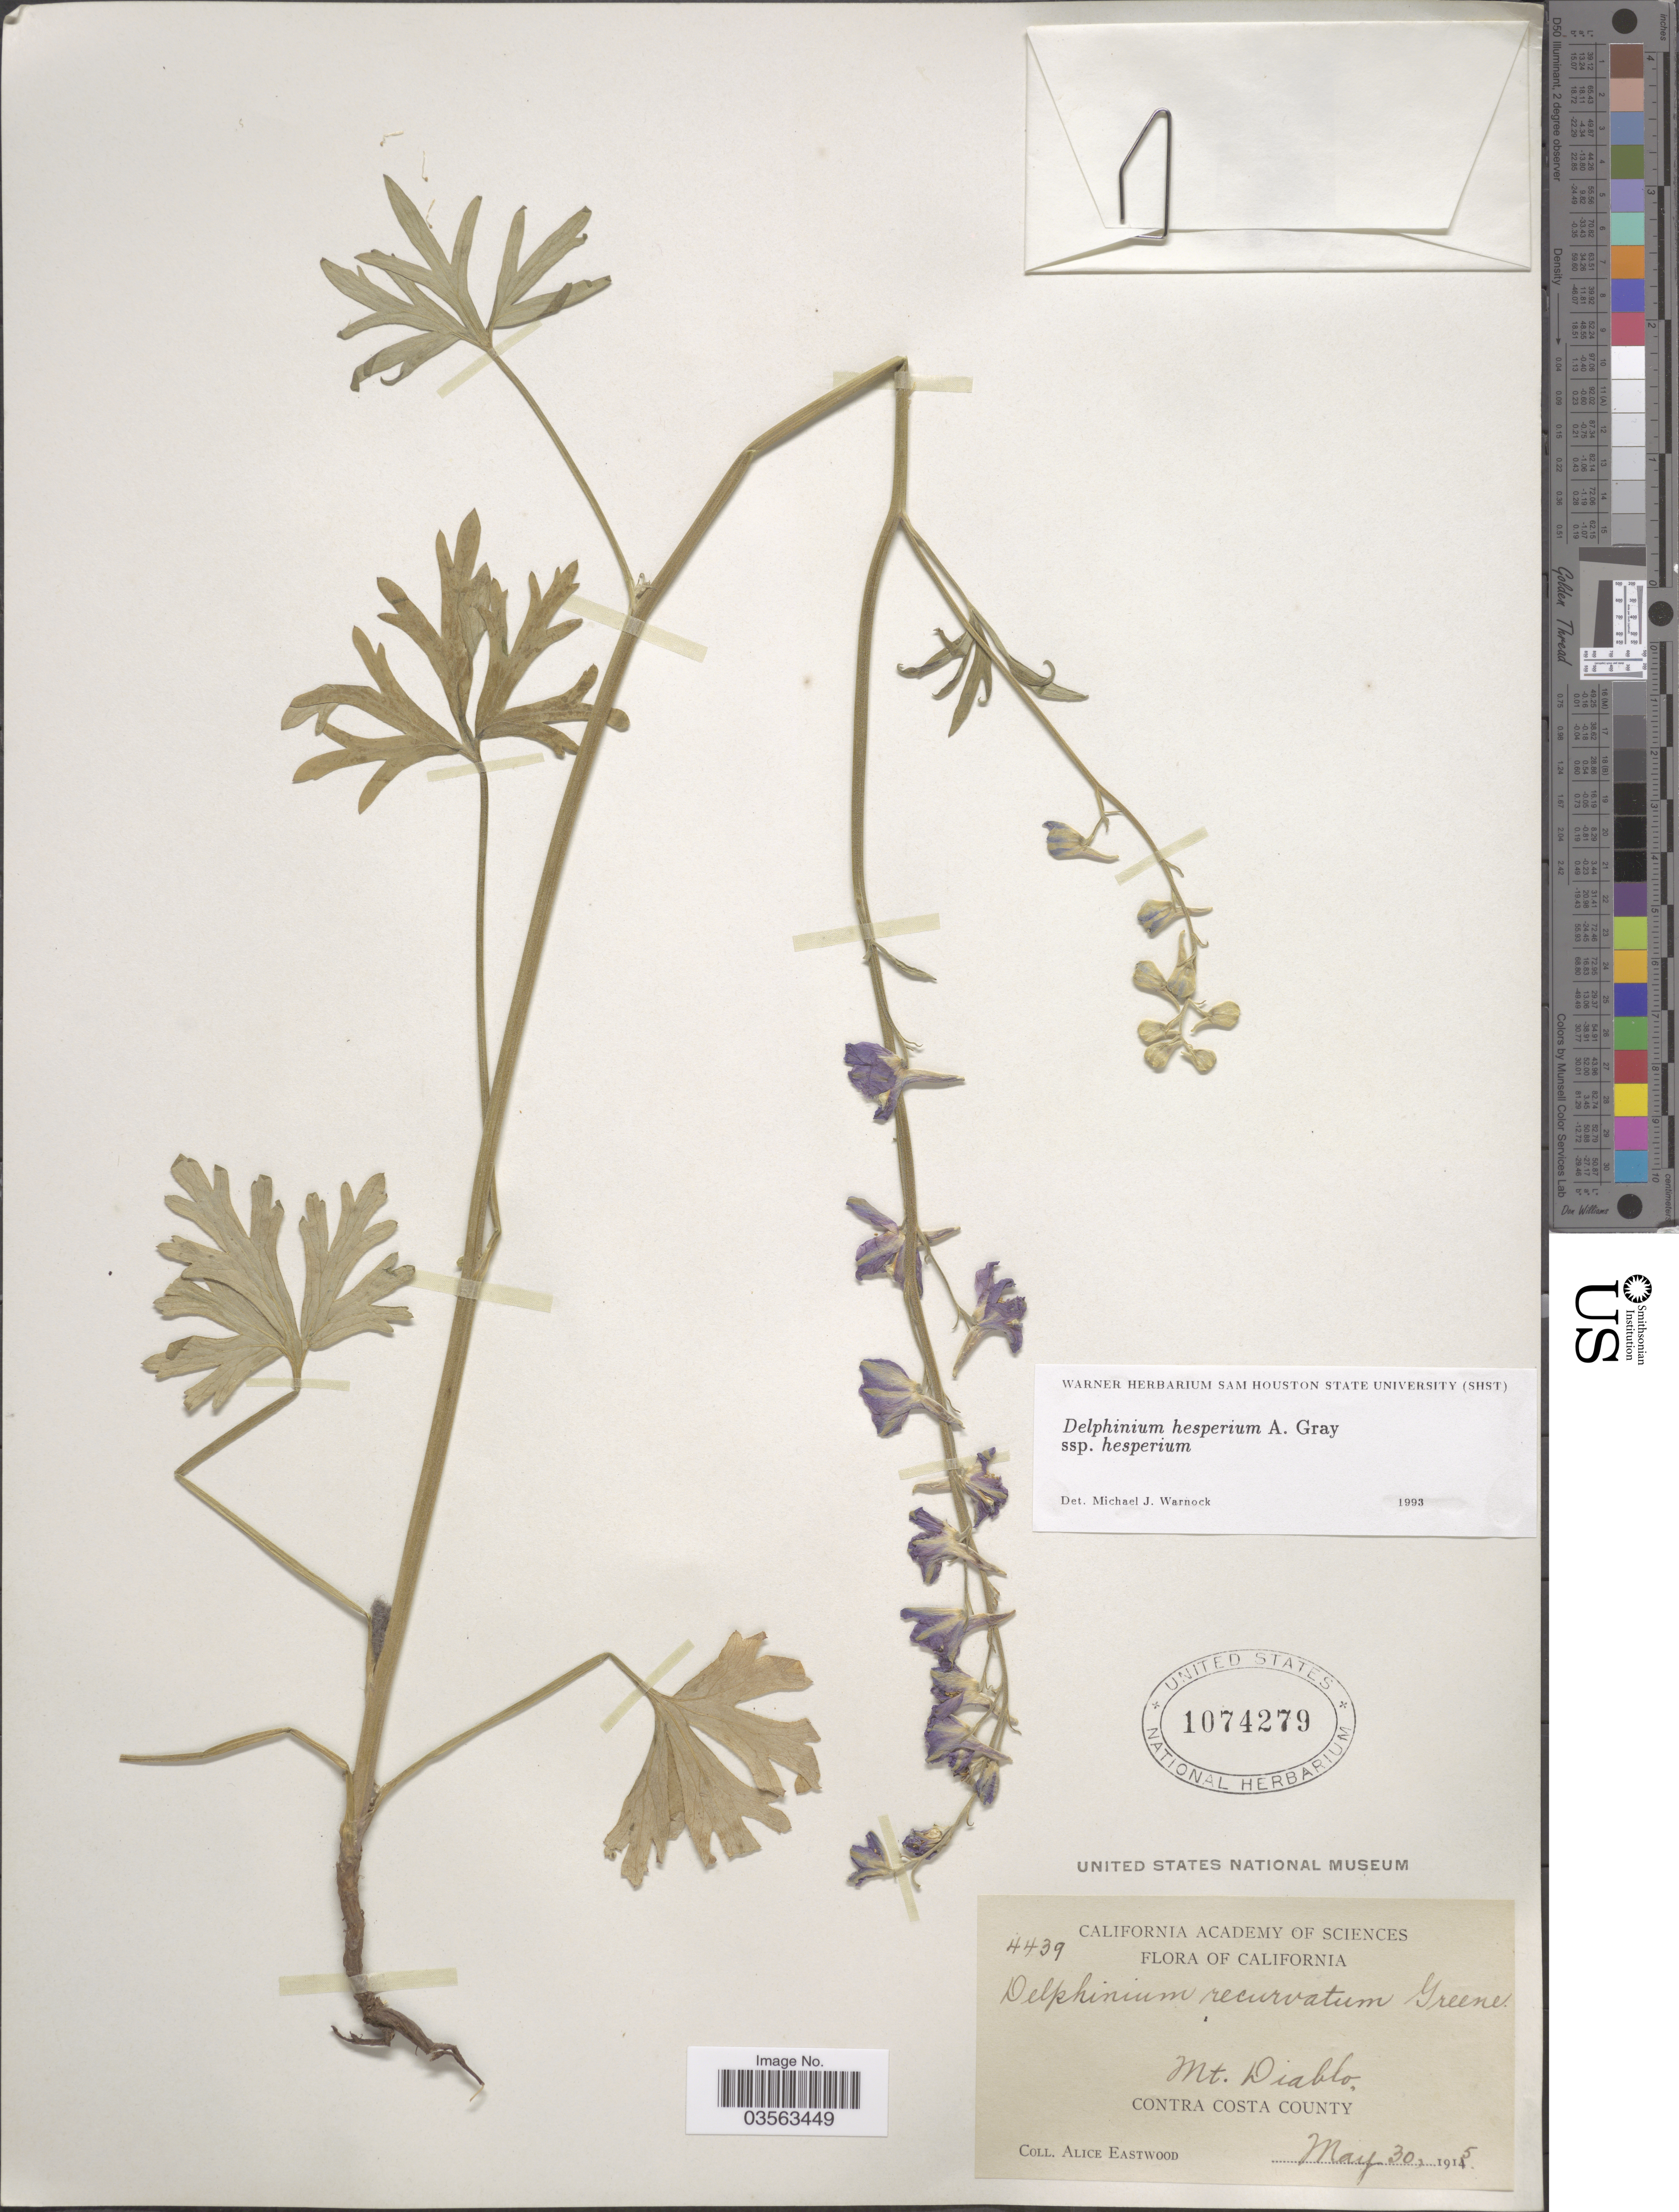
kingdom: Plantae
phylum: Tracheophyta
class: Magnoliopsida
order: Ranunculales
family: Ranunculaceae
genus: Delphinium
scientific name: Delphinium hesperium subsp. hesperium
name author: A. Gray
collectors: A. Eastwood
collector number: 4439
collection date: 1915-05-30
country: United States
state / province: California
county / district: Contra Costa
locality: Mt. Diablo. Contra Costa County.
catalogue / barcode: US 1074279